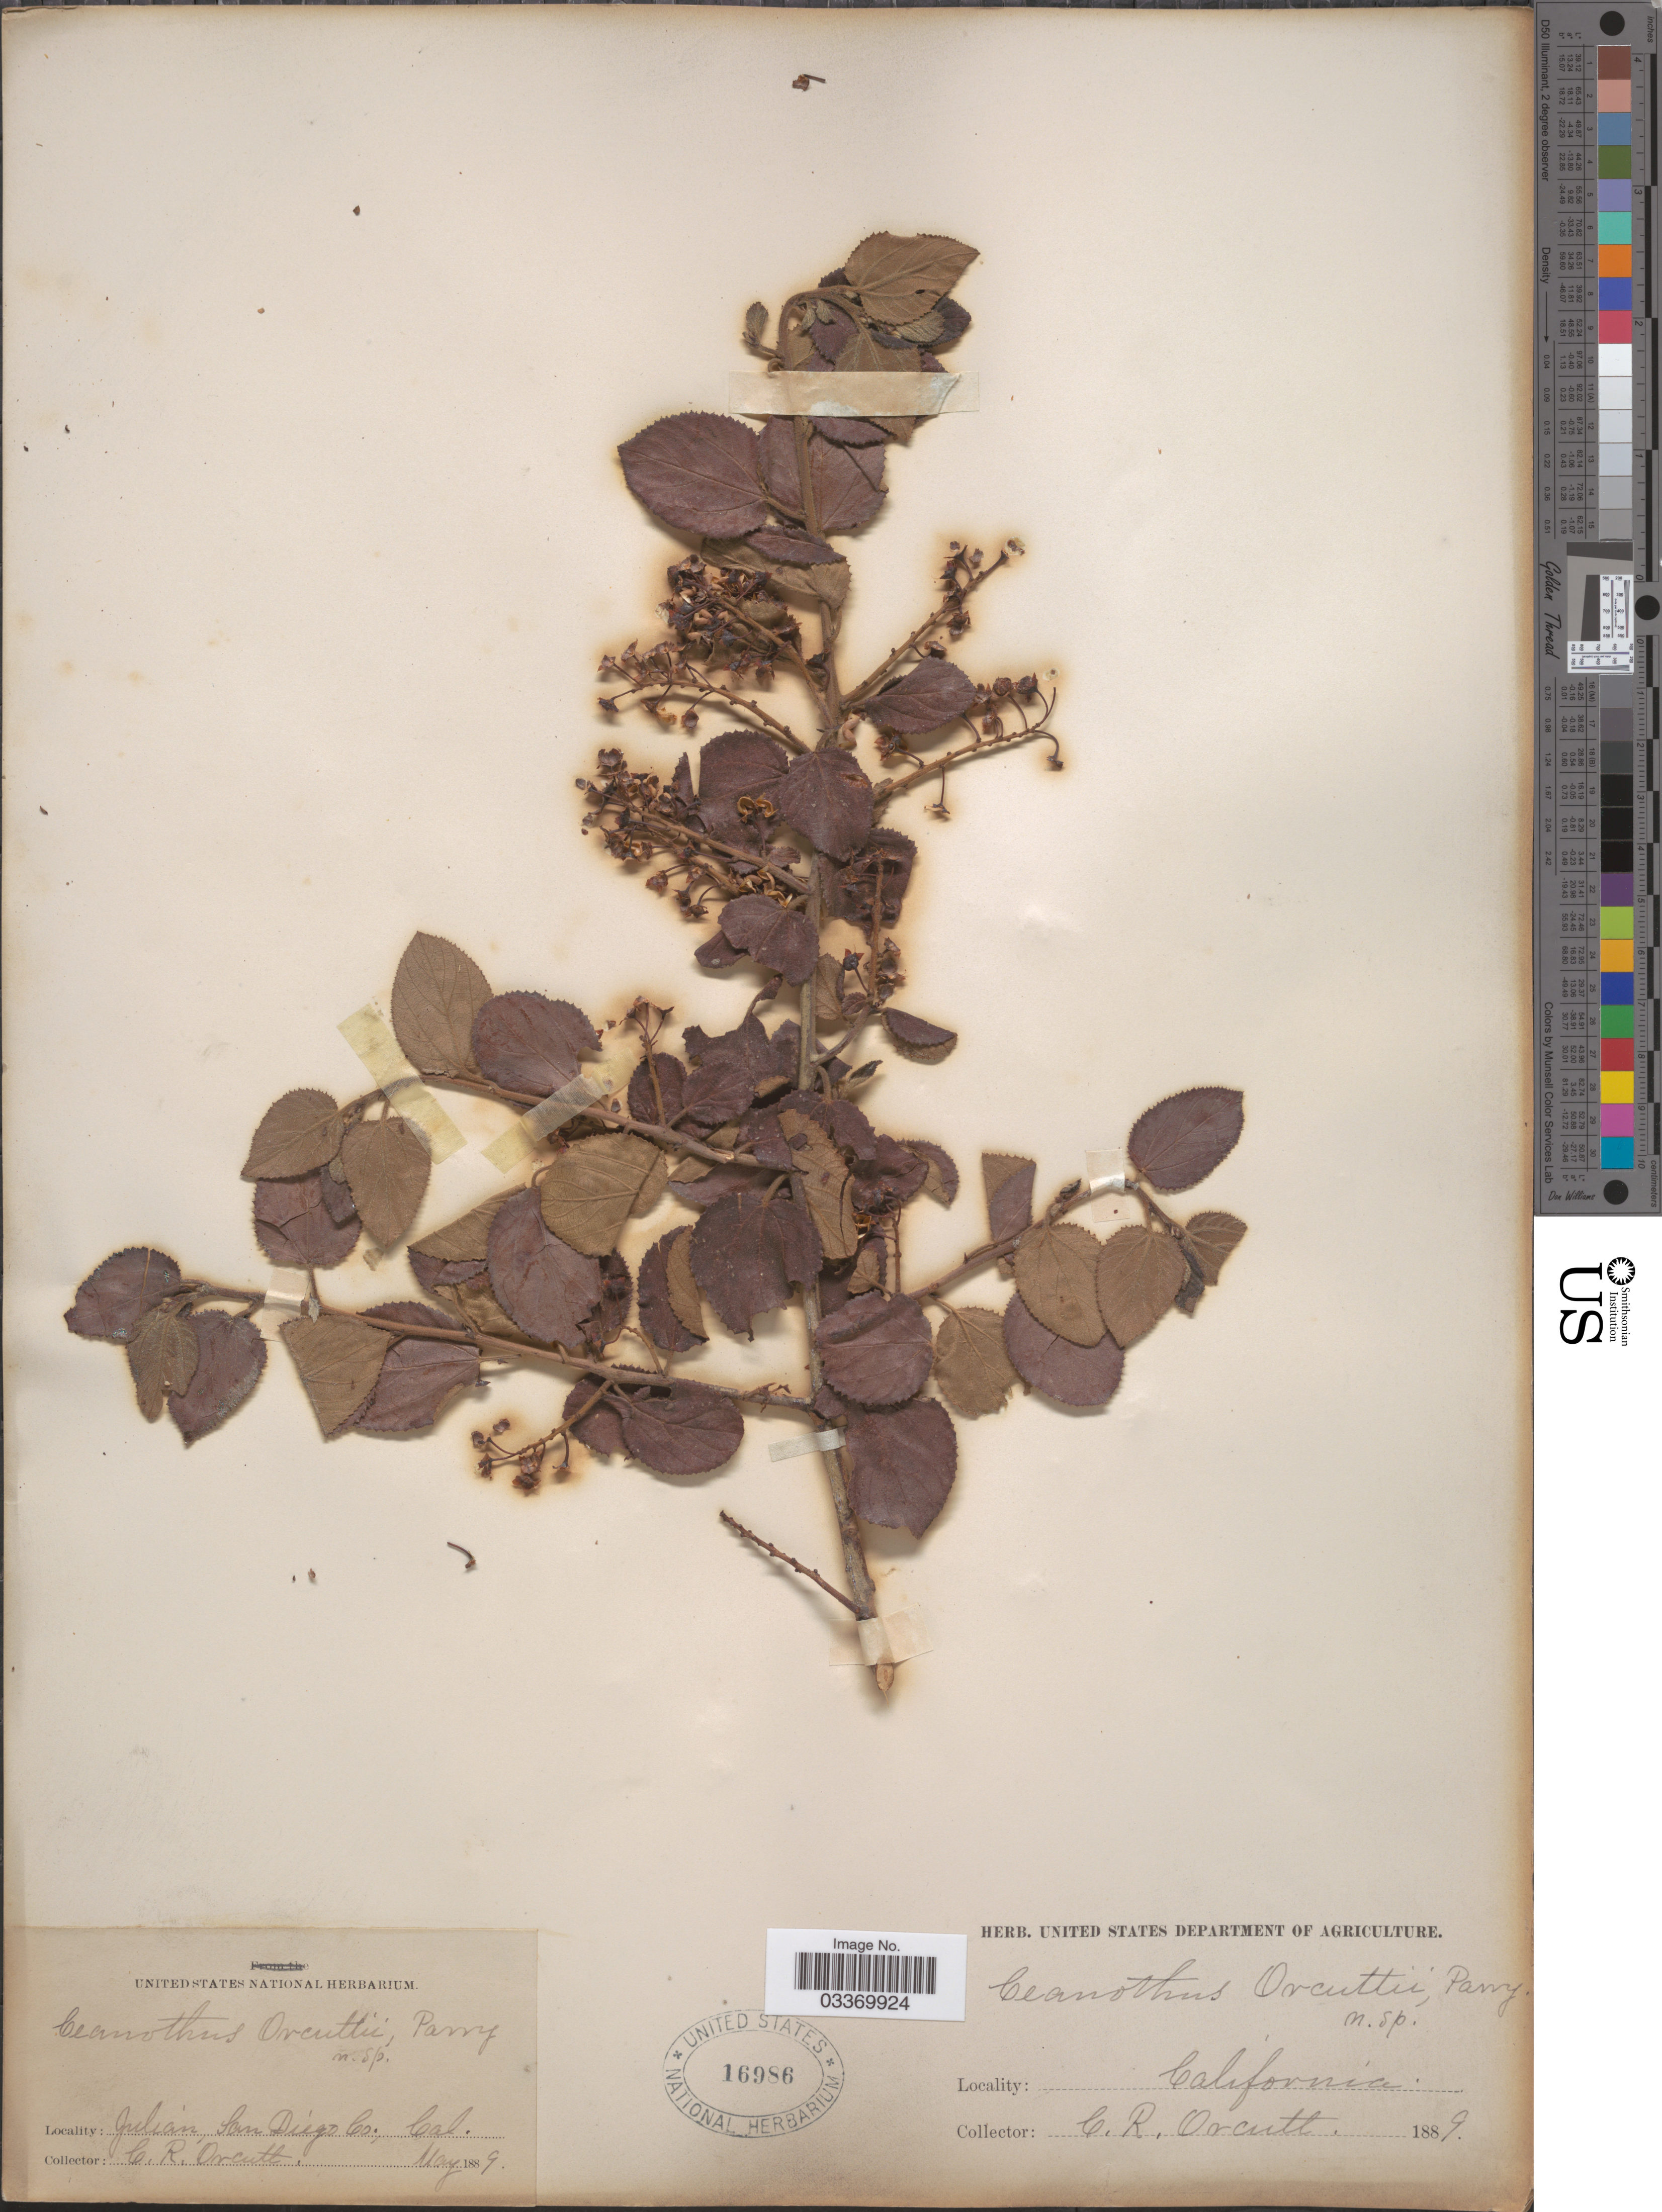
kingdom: Plantae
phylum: Tracheophyta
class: Magnoliopsida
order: Rosales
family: Rhamnaceae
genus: Ceanothus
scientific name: Ceanothus orcuttii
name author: Parry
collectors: C. R. Orcutt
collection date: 1889-05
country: United States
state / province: California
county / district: San Diego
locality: Julian, San Diego Co.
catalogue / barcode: US 16986